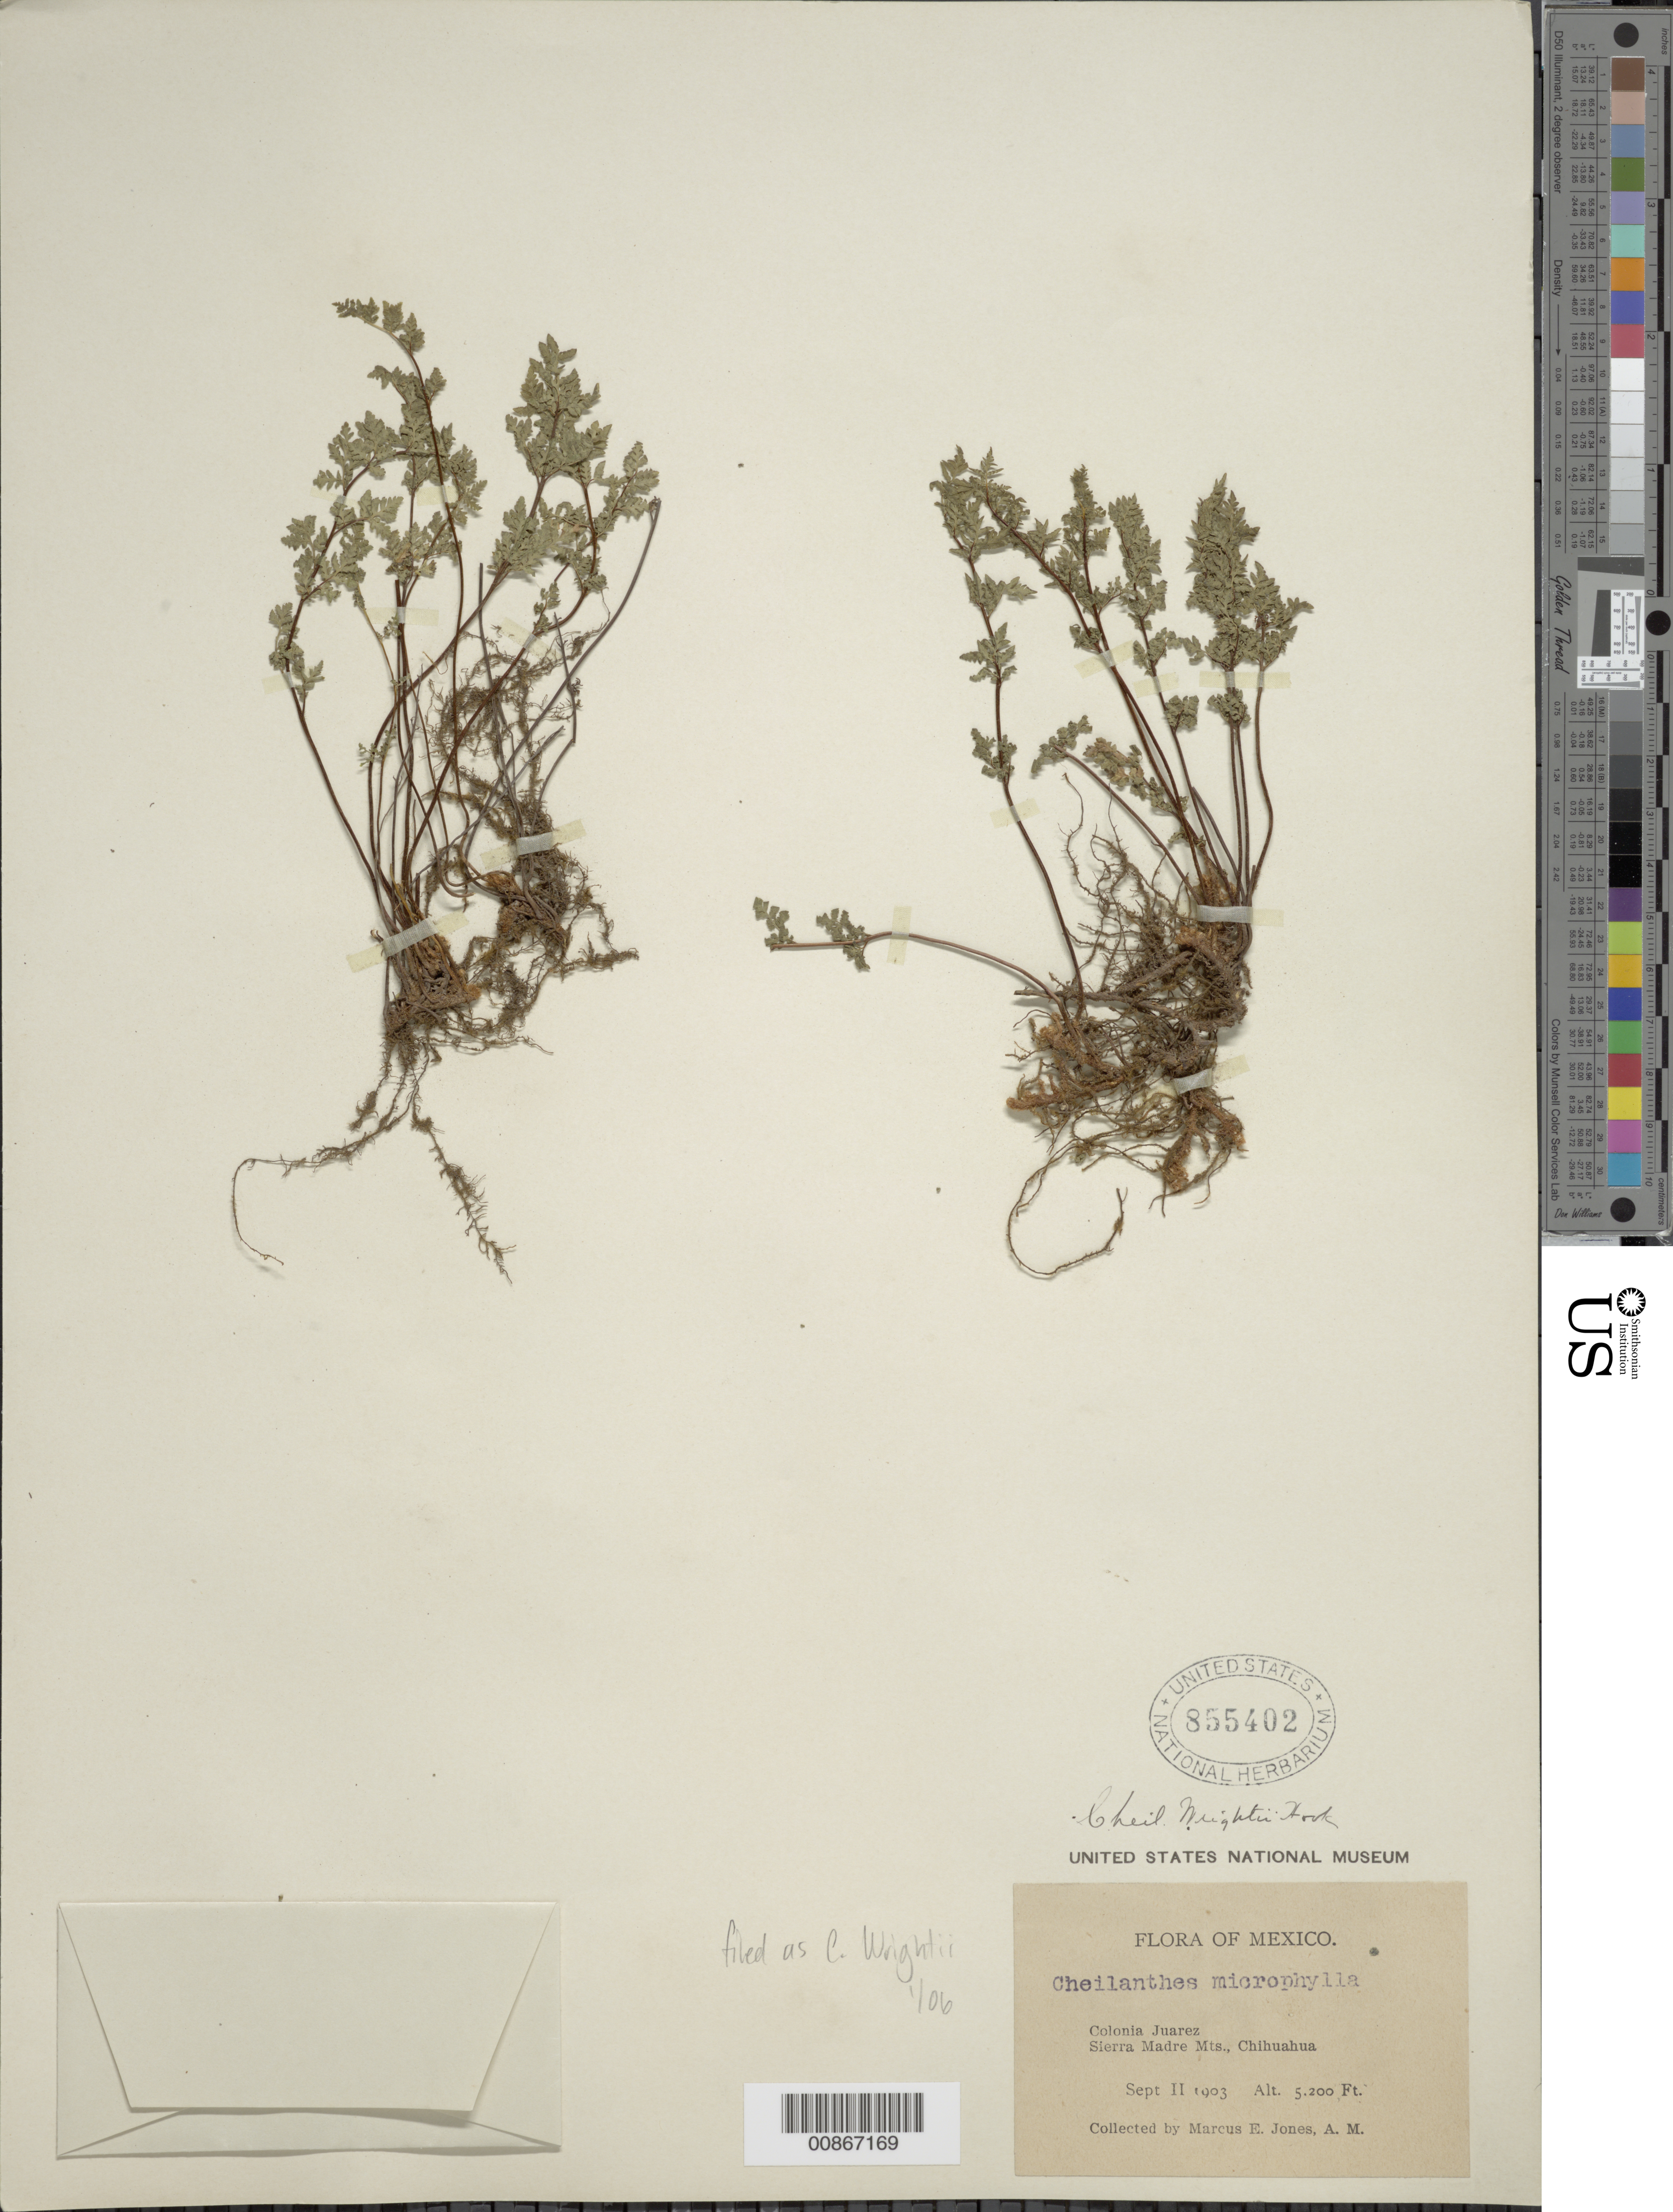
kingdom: Plantae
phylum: Tracheophyta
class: Polypodiopsida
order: Polypodiales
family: Pteridaceae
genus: Cheilanthes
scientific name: Cheilanthes wrightii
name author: Hook.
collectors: M. E. Jones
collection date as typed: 11 Sep 1903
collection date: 1903-09-11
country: Mexico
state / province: Chihuahua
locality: Colonia Juárez, Sierra Madre Mts., Chihuahua.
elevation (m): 1585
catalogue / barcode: US 855402